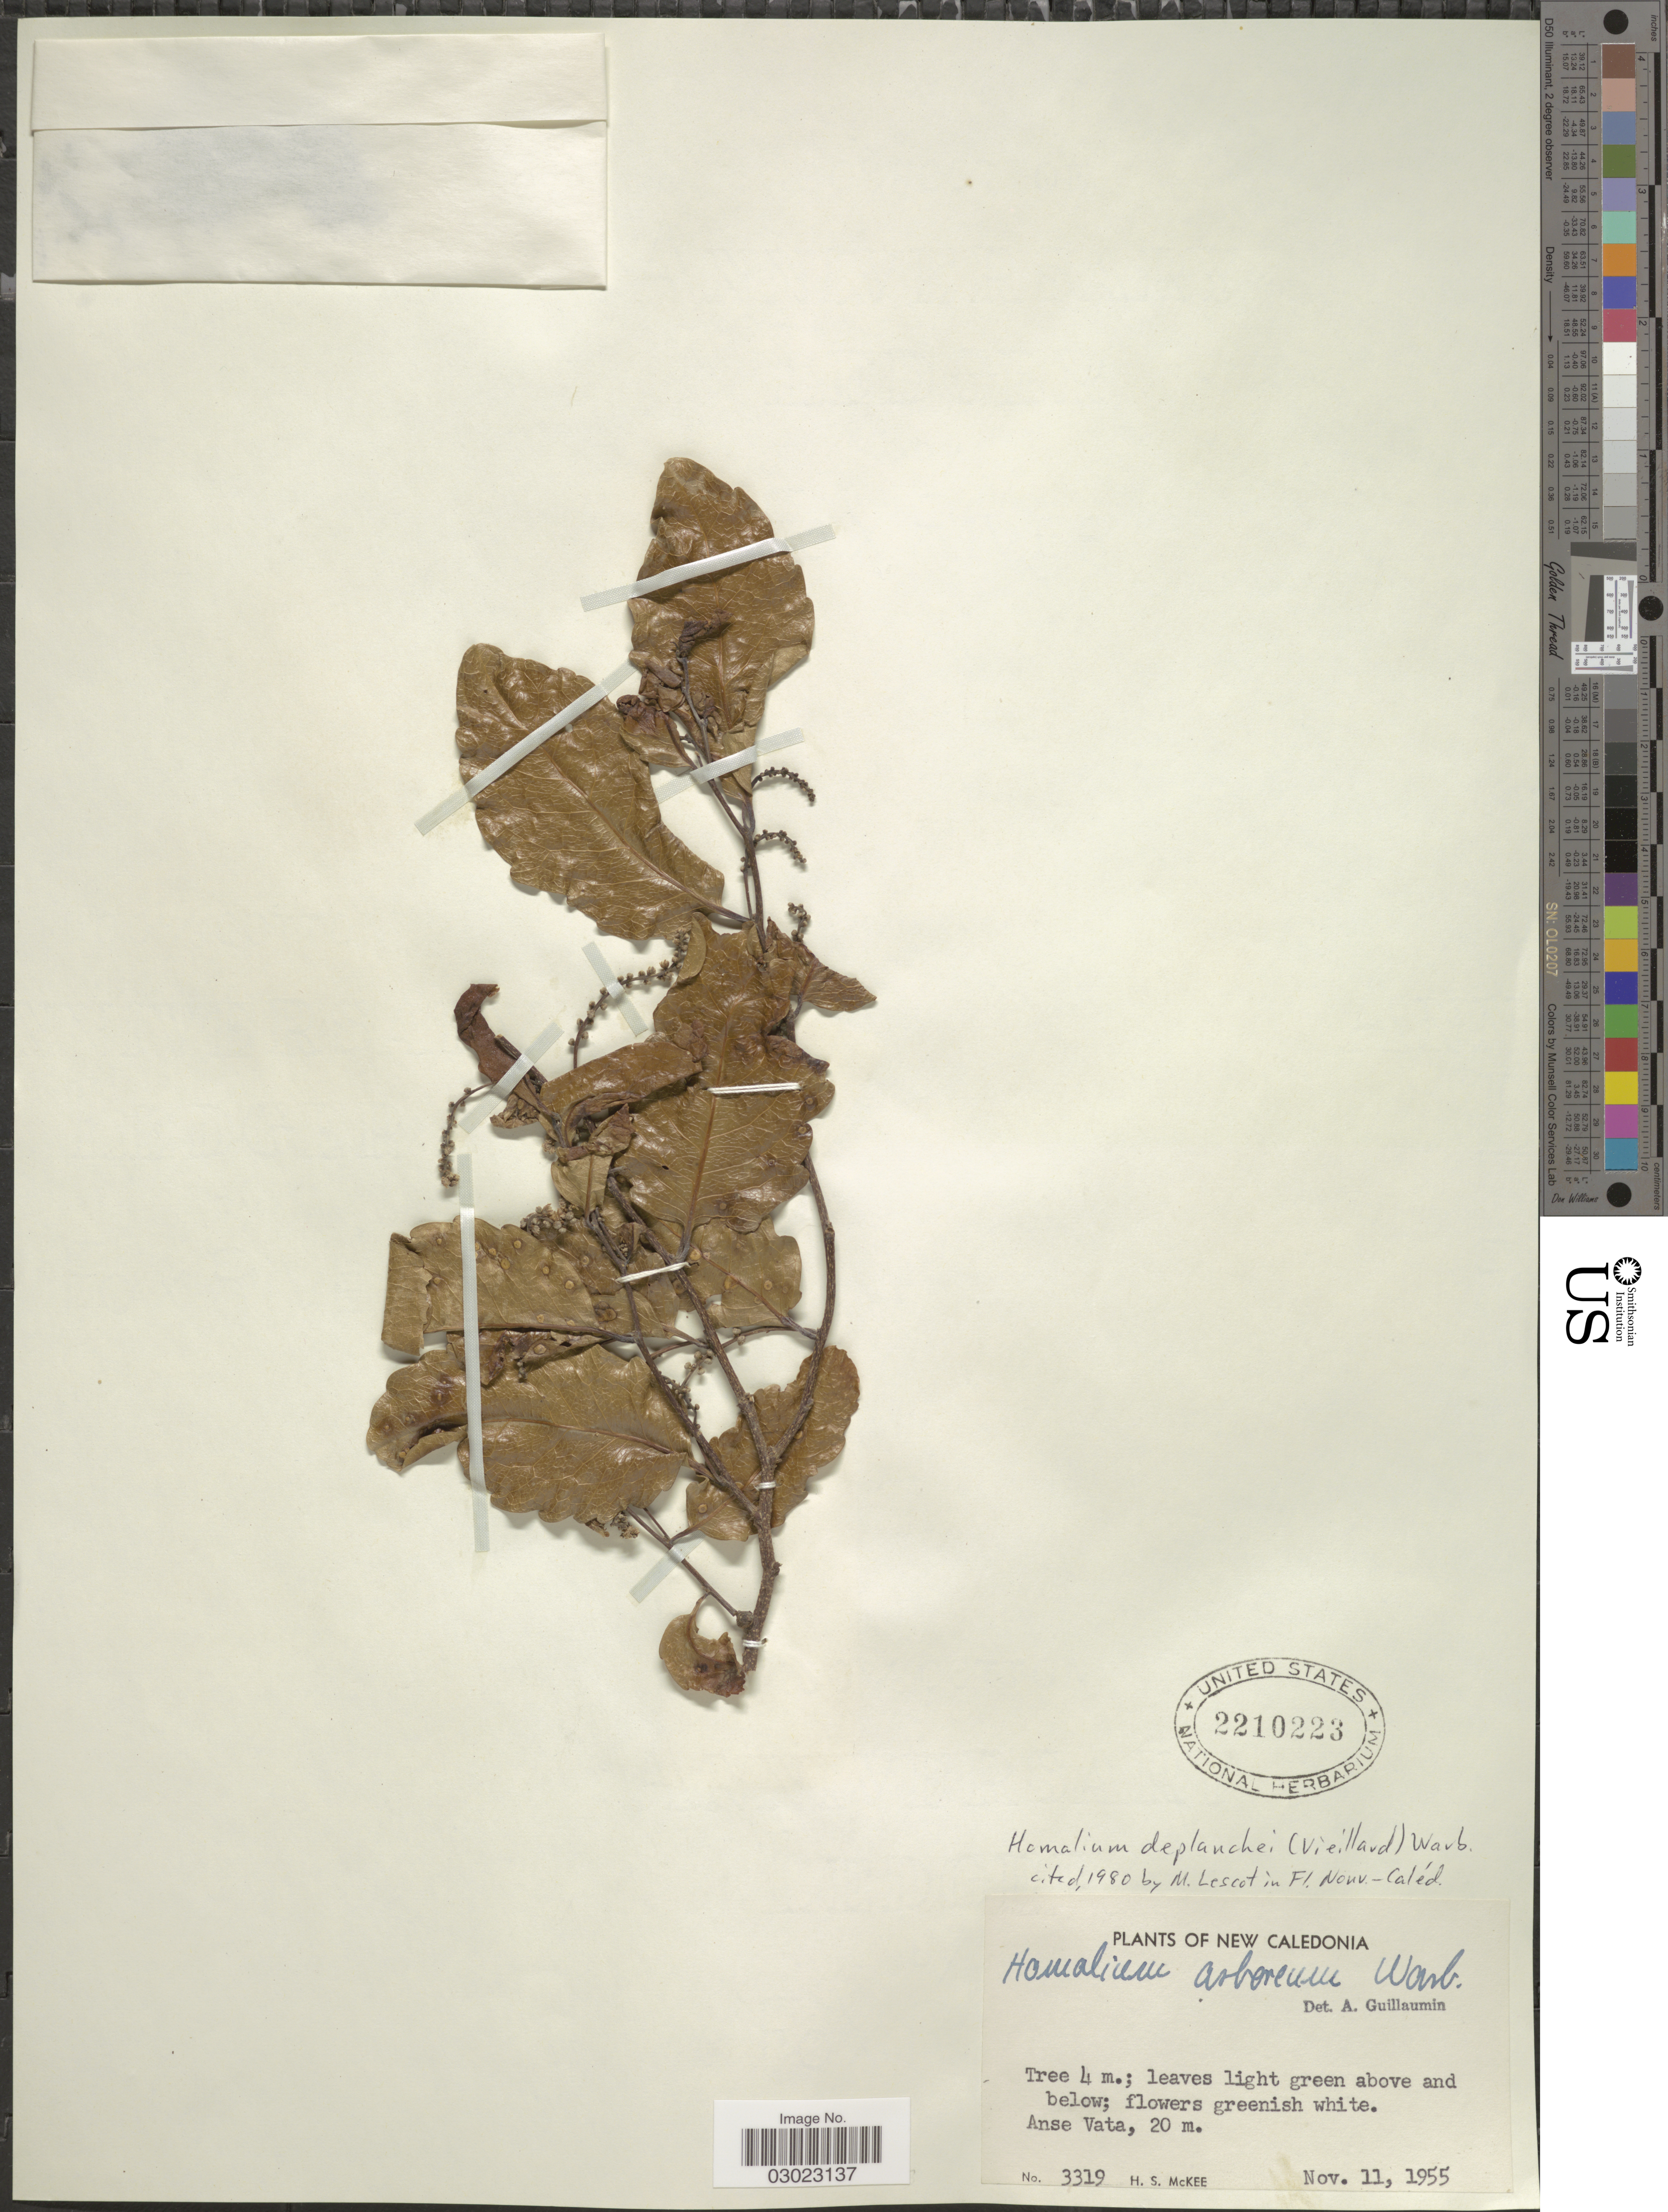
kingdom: Plantae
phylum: Tracheophyta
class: Magnoliopsida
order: Malpighiales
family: Salicaceae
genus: Homalium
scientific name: Homalium deplanchei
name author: Warb.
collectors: H. S. McKee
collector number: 3319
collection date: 1955-11-11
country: New Caledonia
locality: Anse Vata.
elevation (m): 20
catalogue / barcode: US 2210223